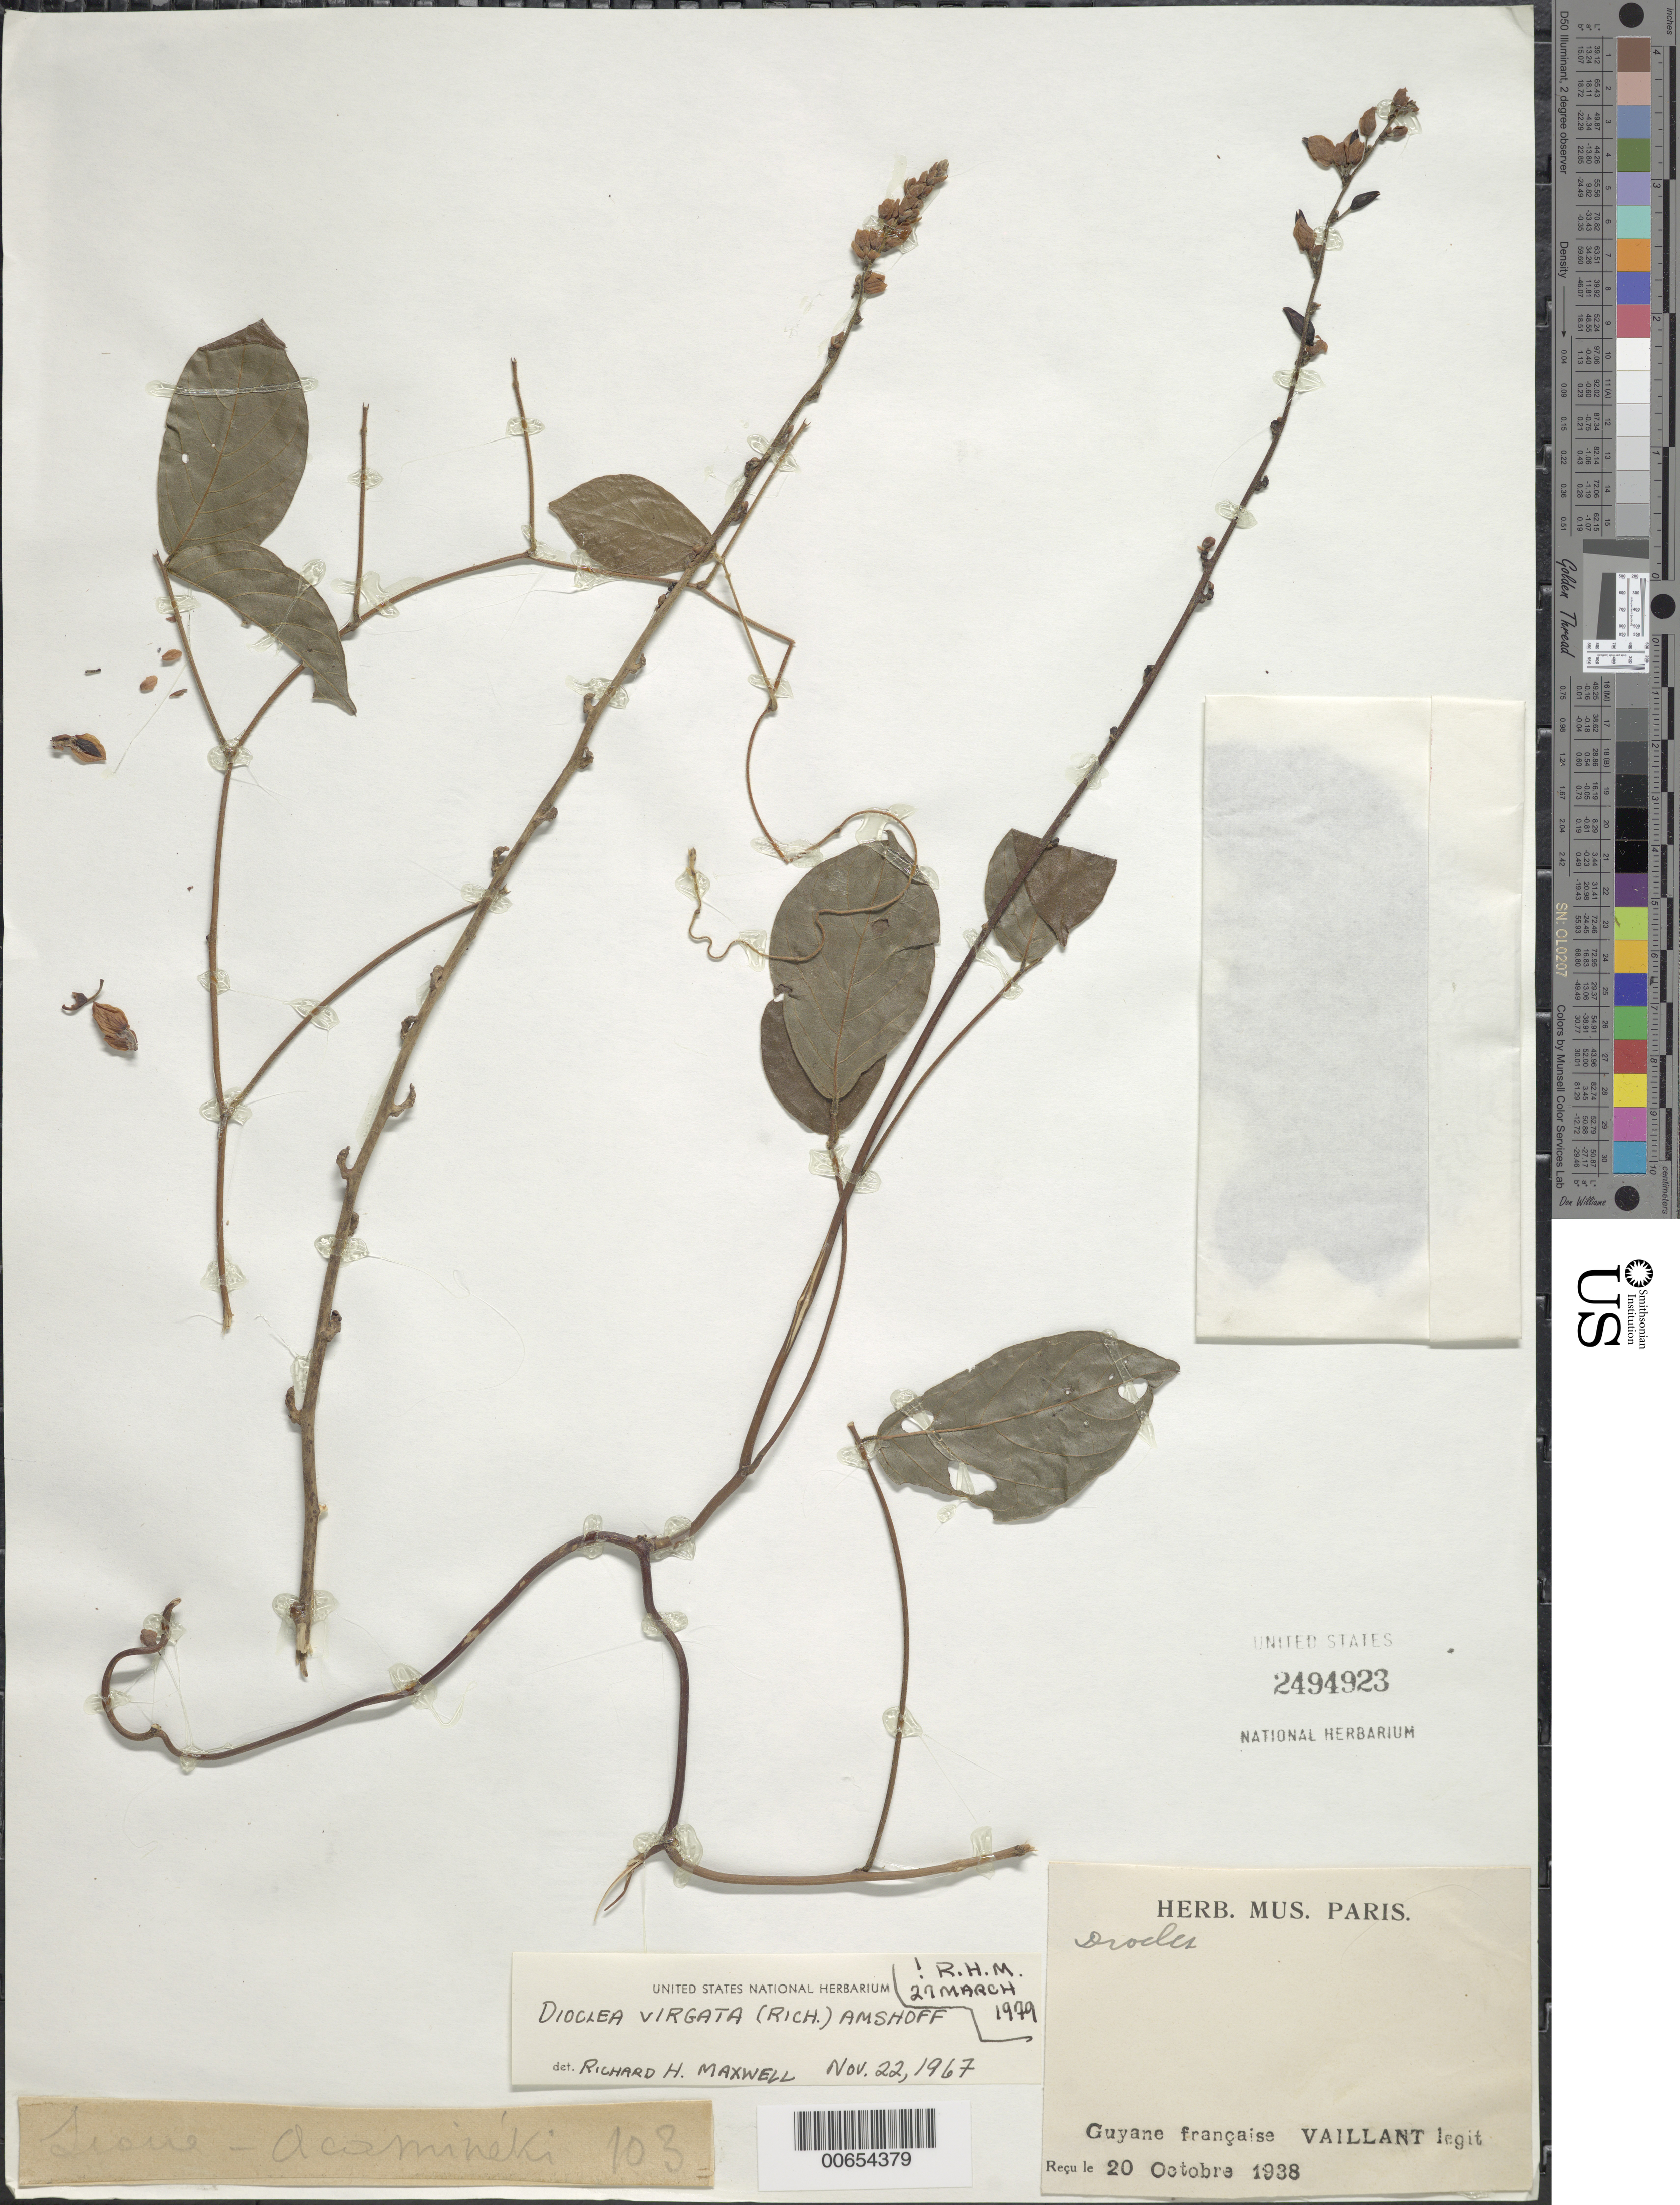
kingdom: Plantae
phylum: Tracheophyta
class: Magnoliopsida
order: Fabales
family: Fabaceae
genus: Dioclea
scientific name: Dioclea virgata var. virgata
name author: (Rich.) Amshoff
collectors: S. Vaillant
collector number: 103 ?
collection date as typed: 20-Oct-38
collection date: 1938-10-20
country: French Guiana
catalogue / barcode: US 2494923